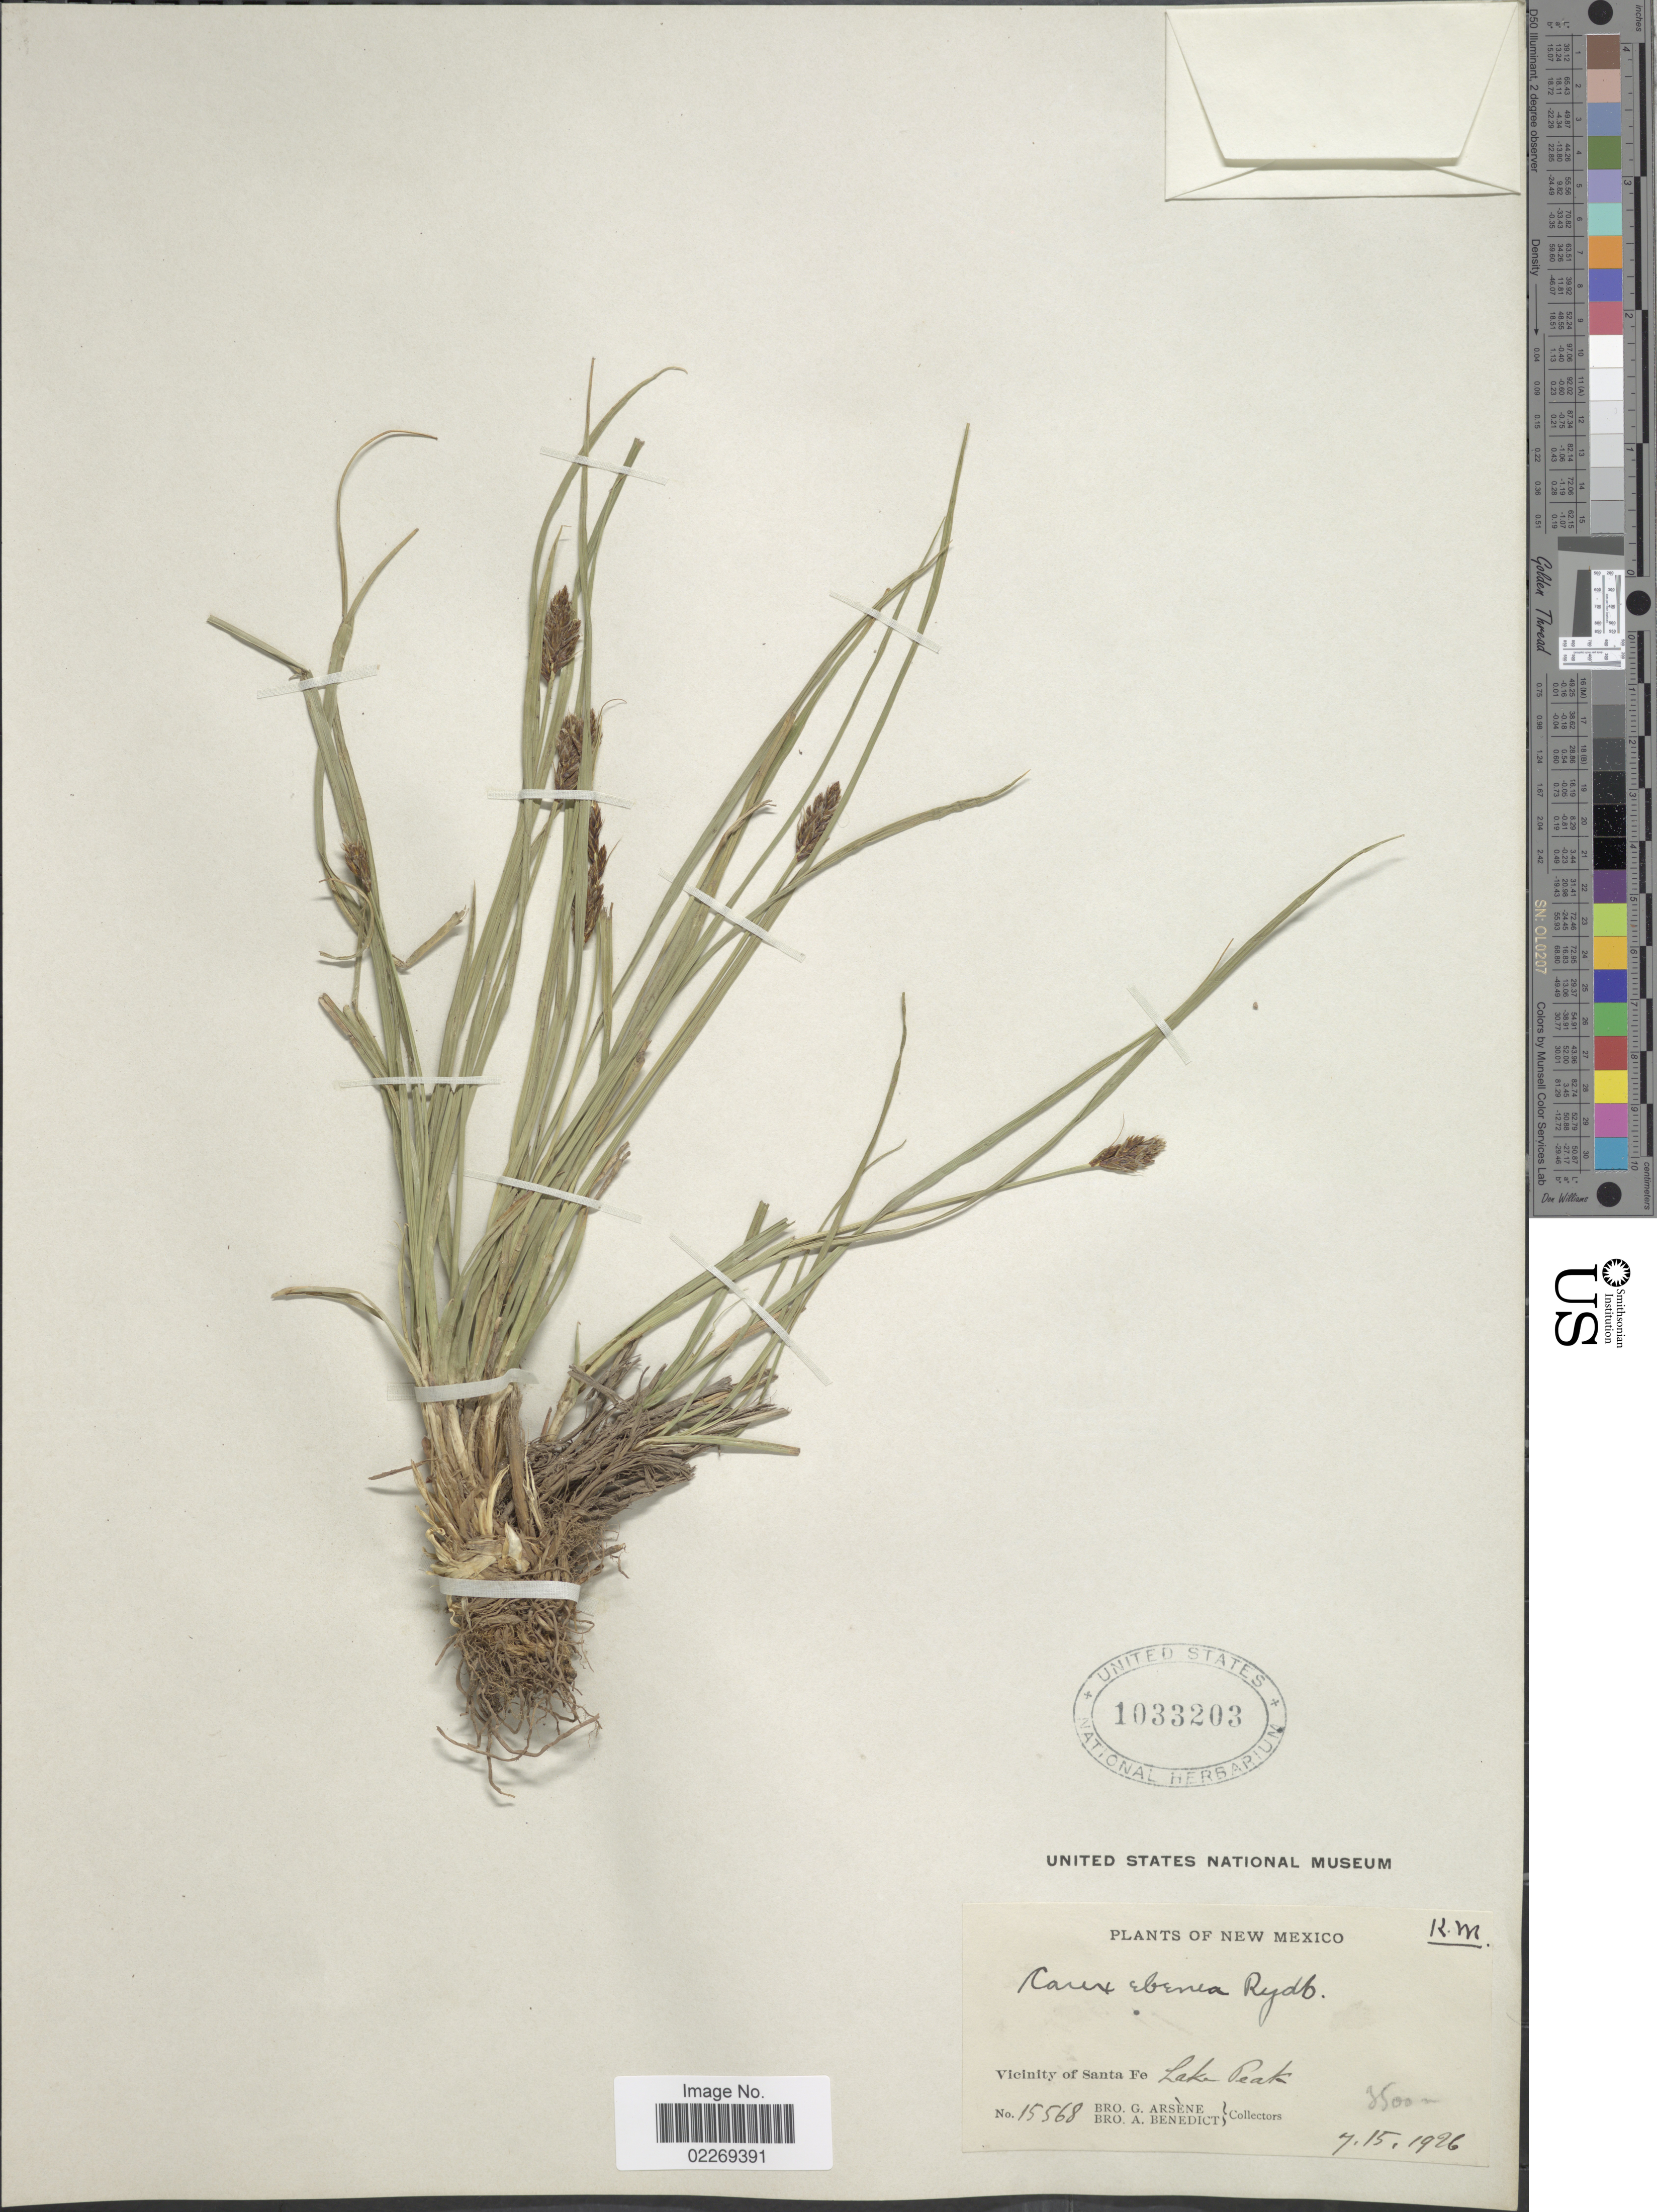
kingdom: Plantae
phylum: Tracheophyta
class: Liliopsida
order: Poales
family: Cyperaceae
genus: Carex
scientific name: Carex ebenea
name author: Rydb.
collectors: Bro. G. Arsène & Bro. A. Benedict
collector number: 15568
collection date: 1926-07-15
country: United States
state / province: New Mexico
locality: Vicinity of Santa Fe. Lake Peak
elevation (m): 3500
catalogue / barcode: US 1033203